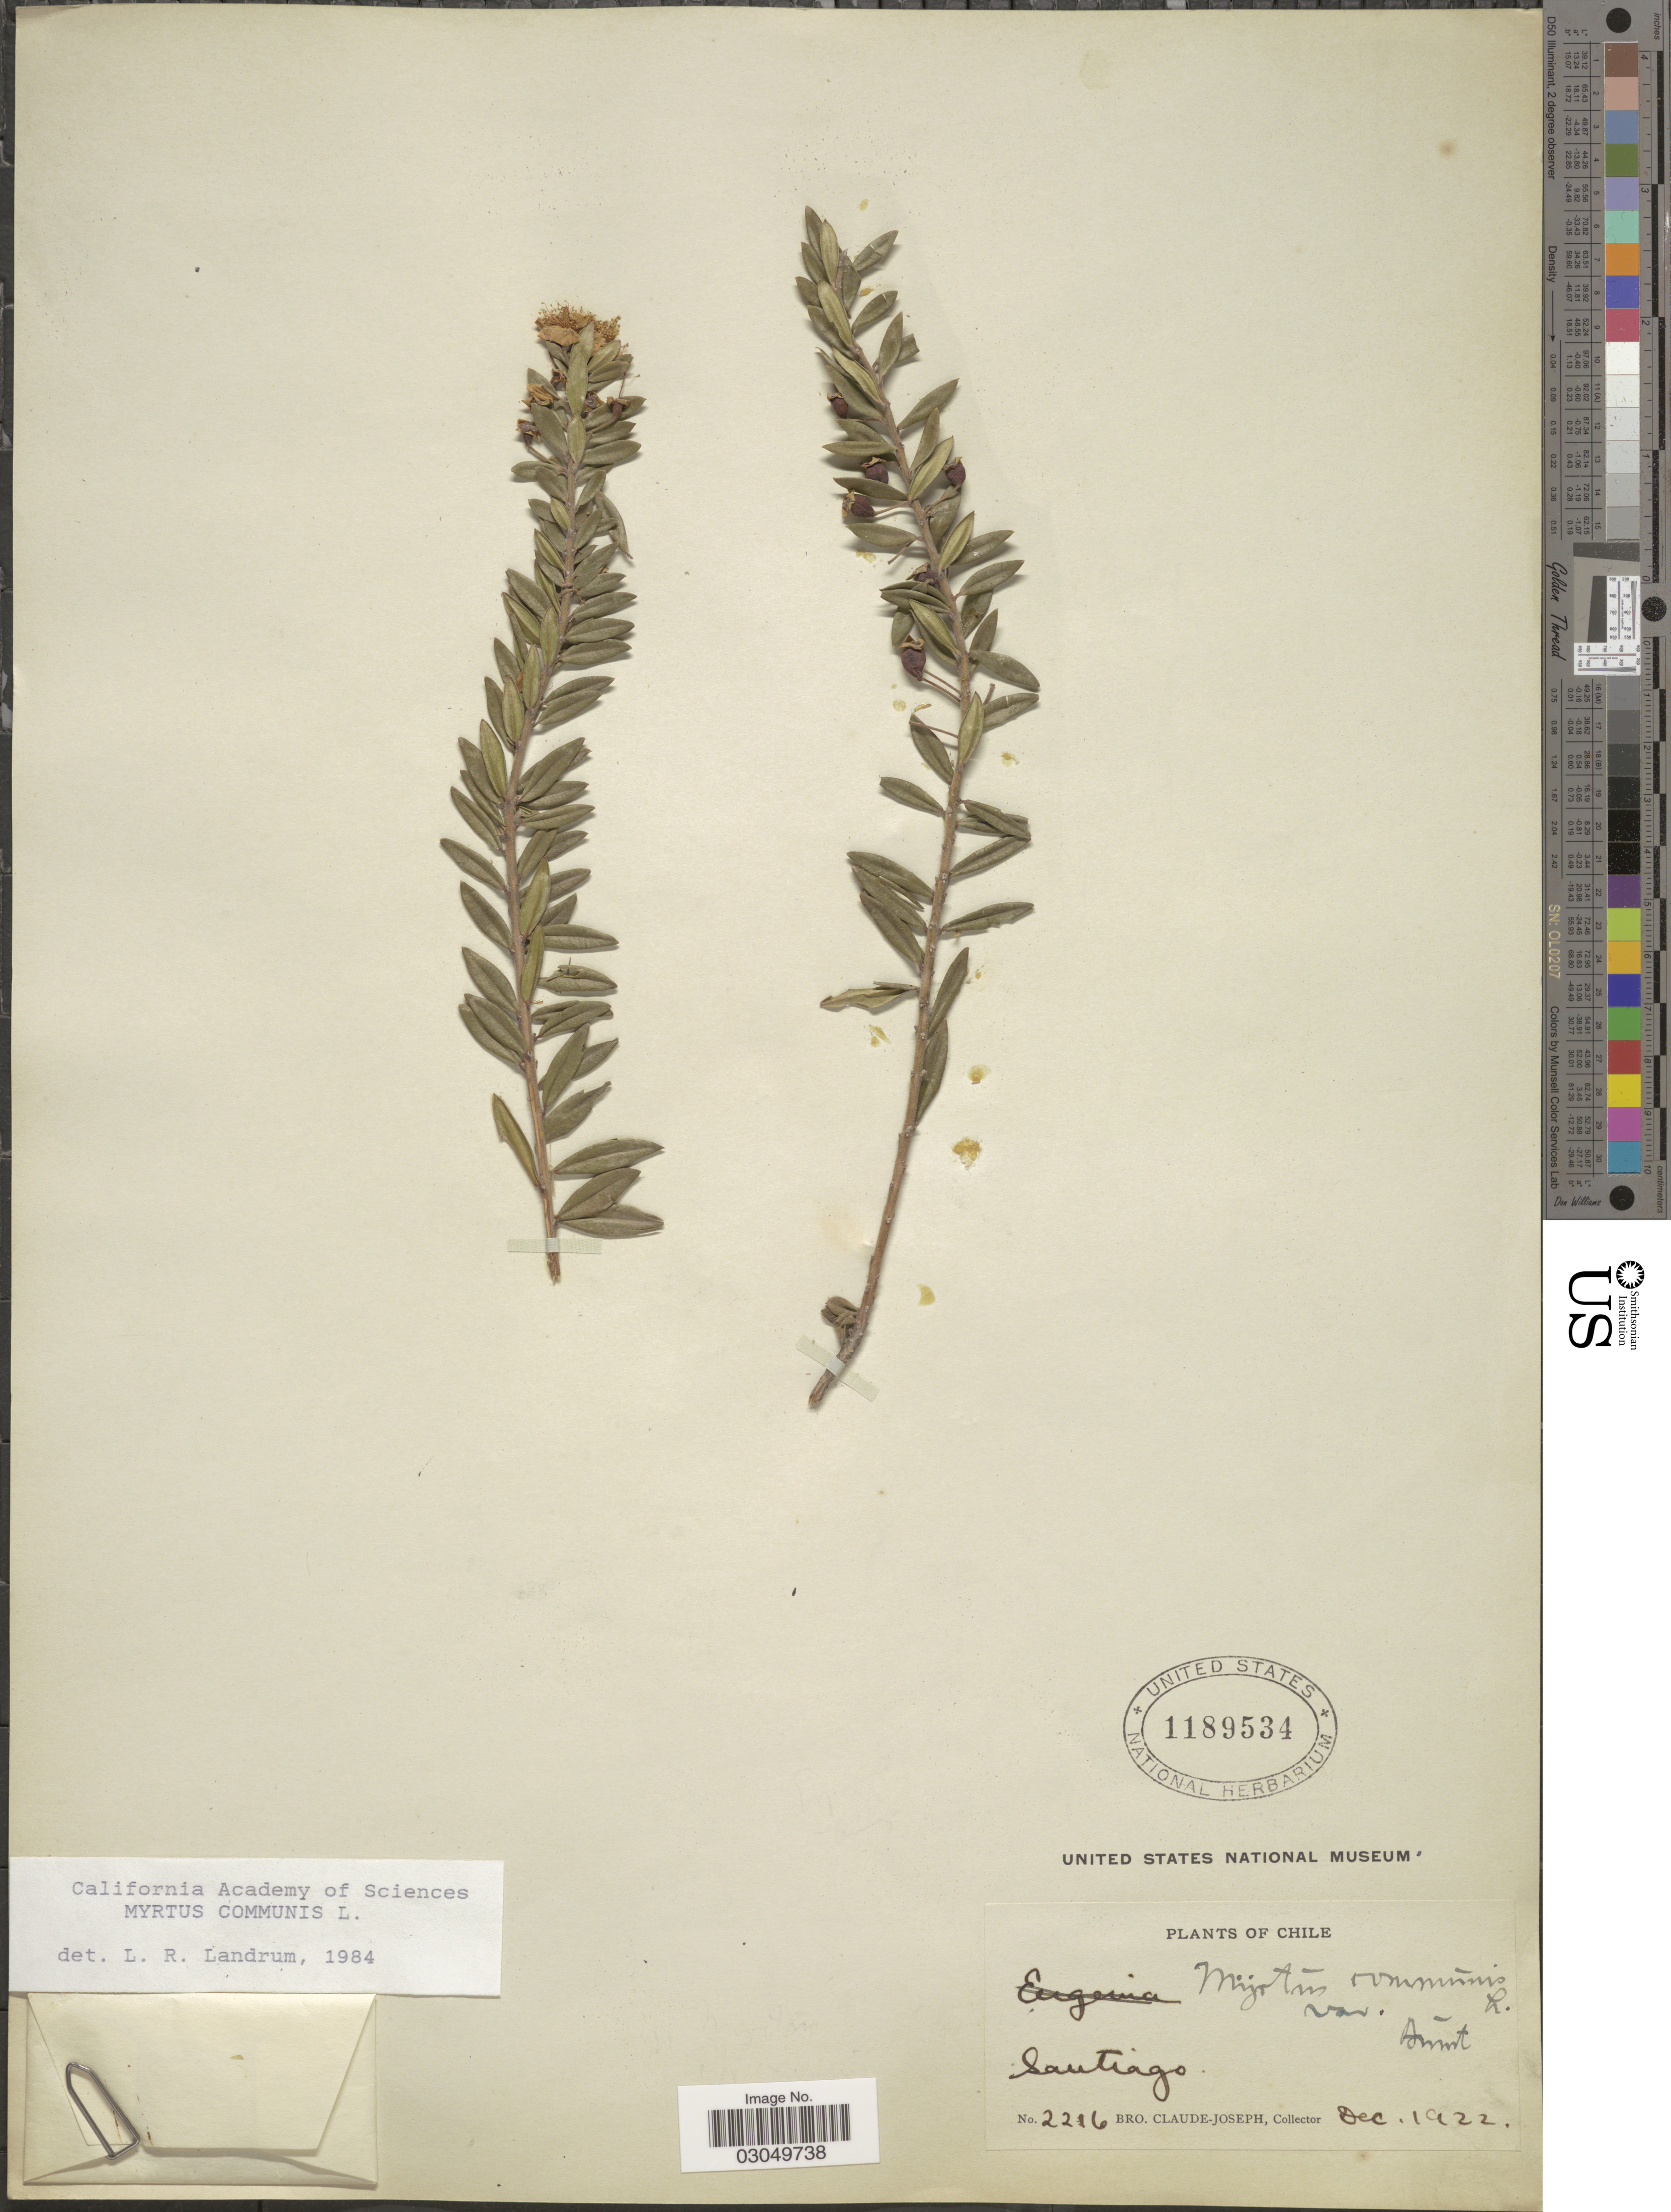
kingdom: Plantae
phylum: Tracheophyta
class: Magnoliopsida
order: Myrtales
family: Myrtaceae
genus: Myrtus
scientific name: Myrtus communis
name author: L.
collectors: Bro. Claude-Joseph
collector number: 2216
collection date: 1922-12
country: Chile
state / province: Región Metropolitana (RM)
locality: Santiago.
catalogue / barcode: US 1189534